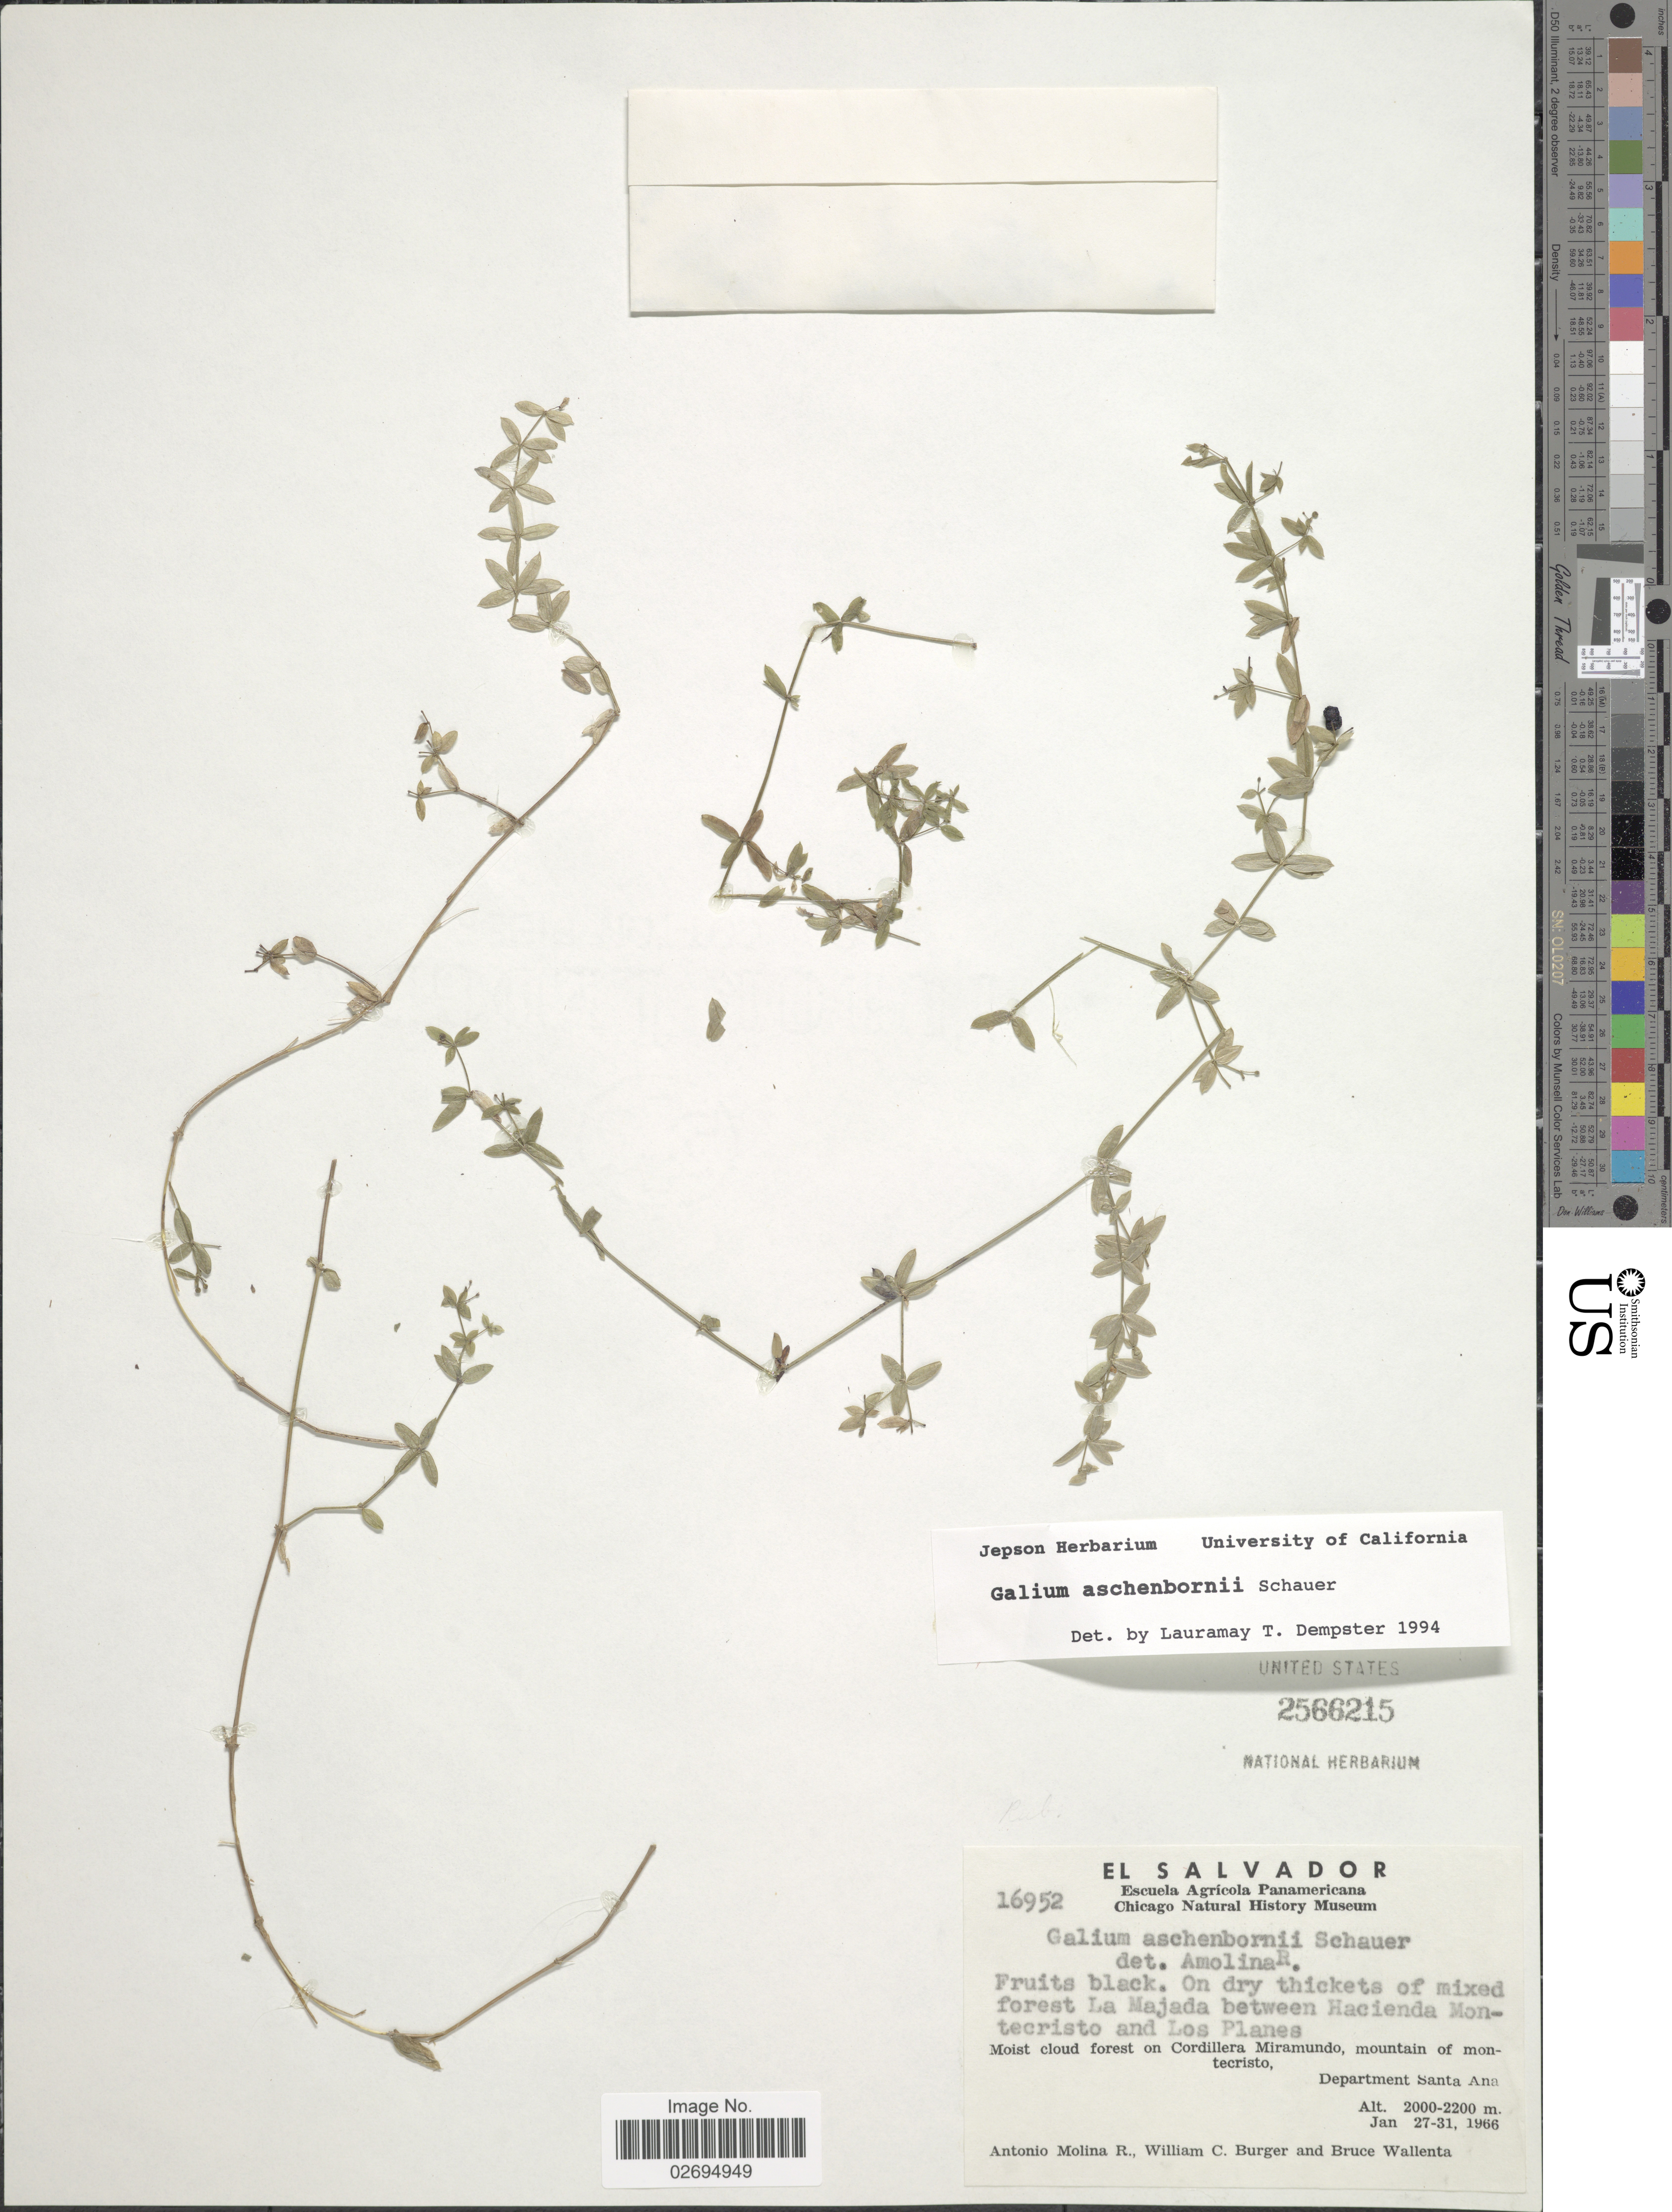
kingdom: Plantae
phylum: Tracheophyta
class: Magnoliopsida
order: Gentianales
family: Rubiaceae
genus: Galium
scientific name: Galium aschenbornii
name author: Schauer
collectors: A. Molina R., W. Burger & B. Wallenta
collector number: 16952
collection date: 1966-01-27/1966-01-31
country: El Salvador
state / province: Santa Ana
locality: On dry thickets of mixed forest La Majada between Hacienda Montecristo and Los Planes, Moist cloud forest on Cordillera Miramundo, mountain of montecristo, Department Santa Ana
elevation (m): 2000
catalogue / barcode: US 2566215